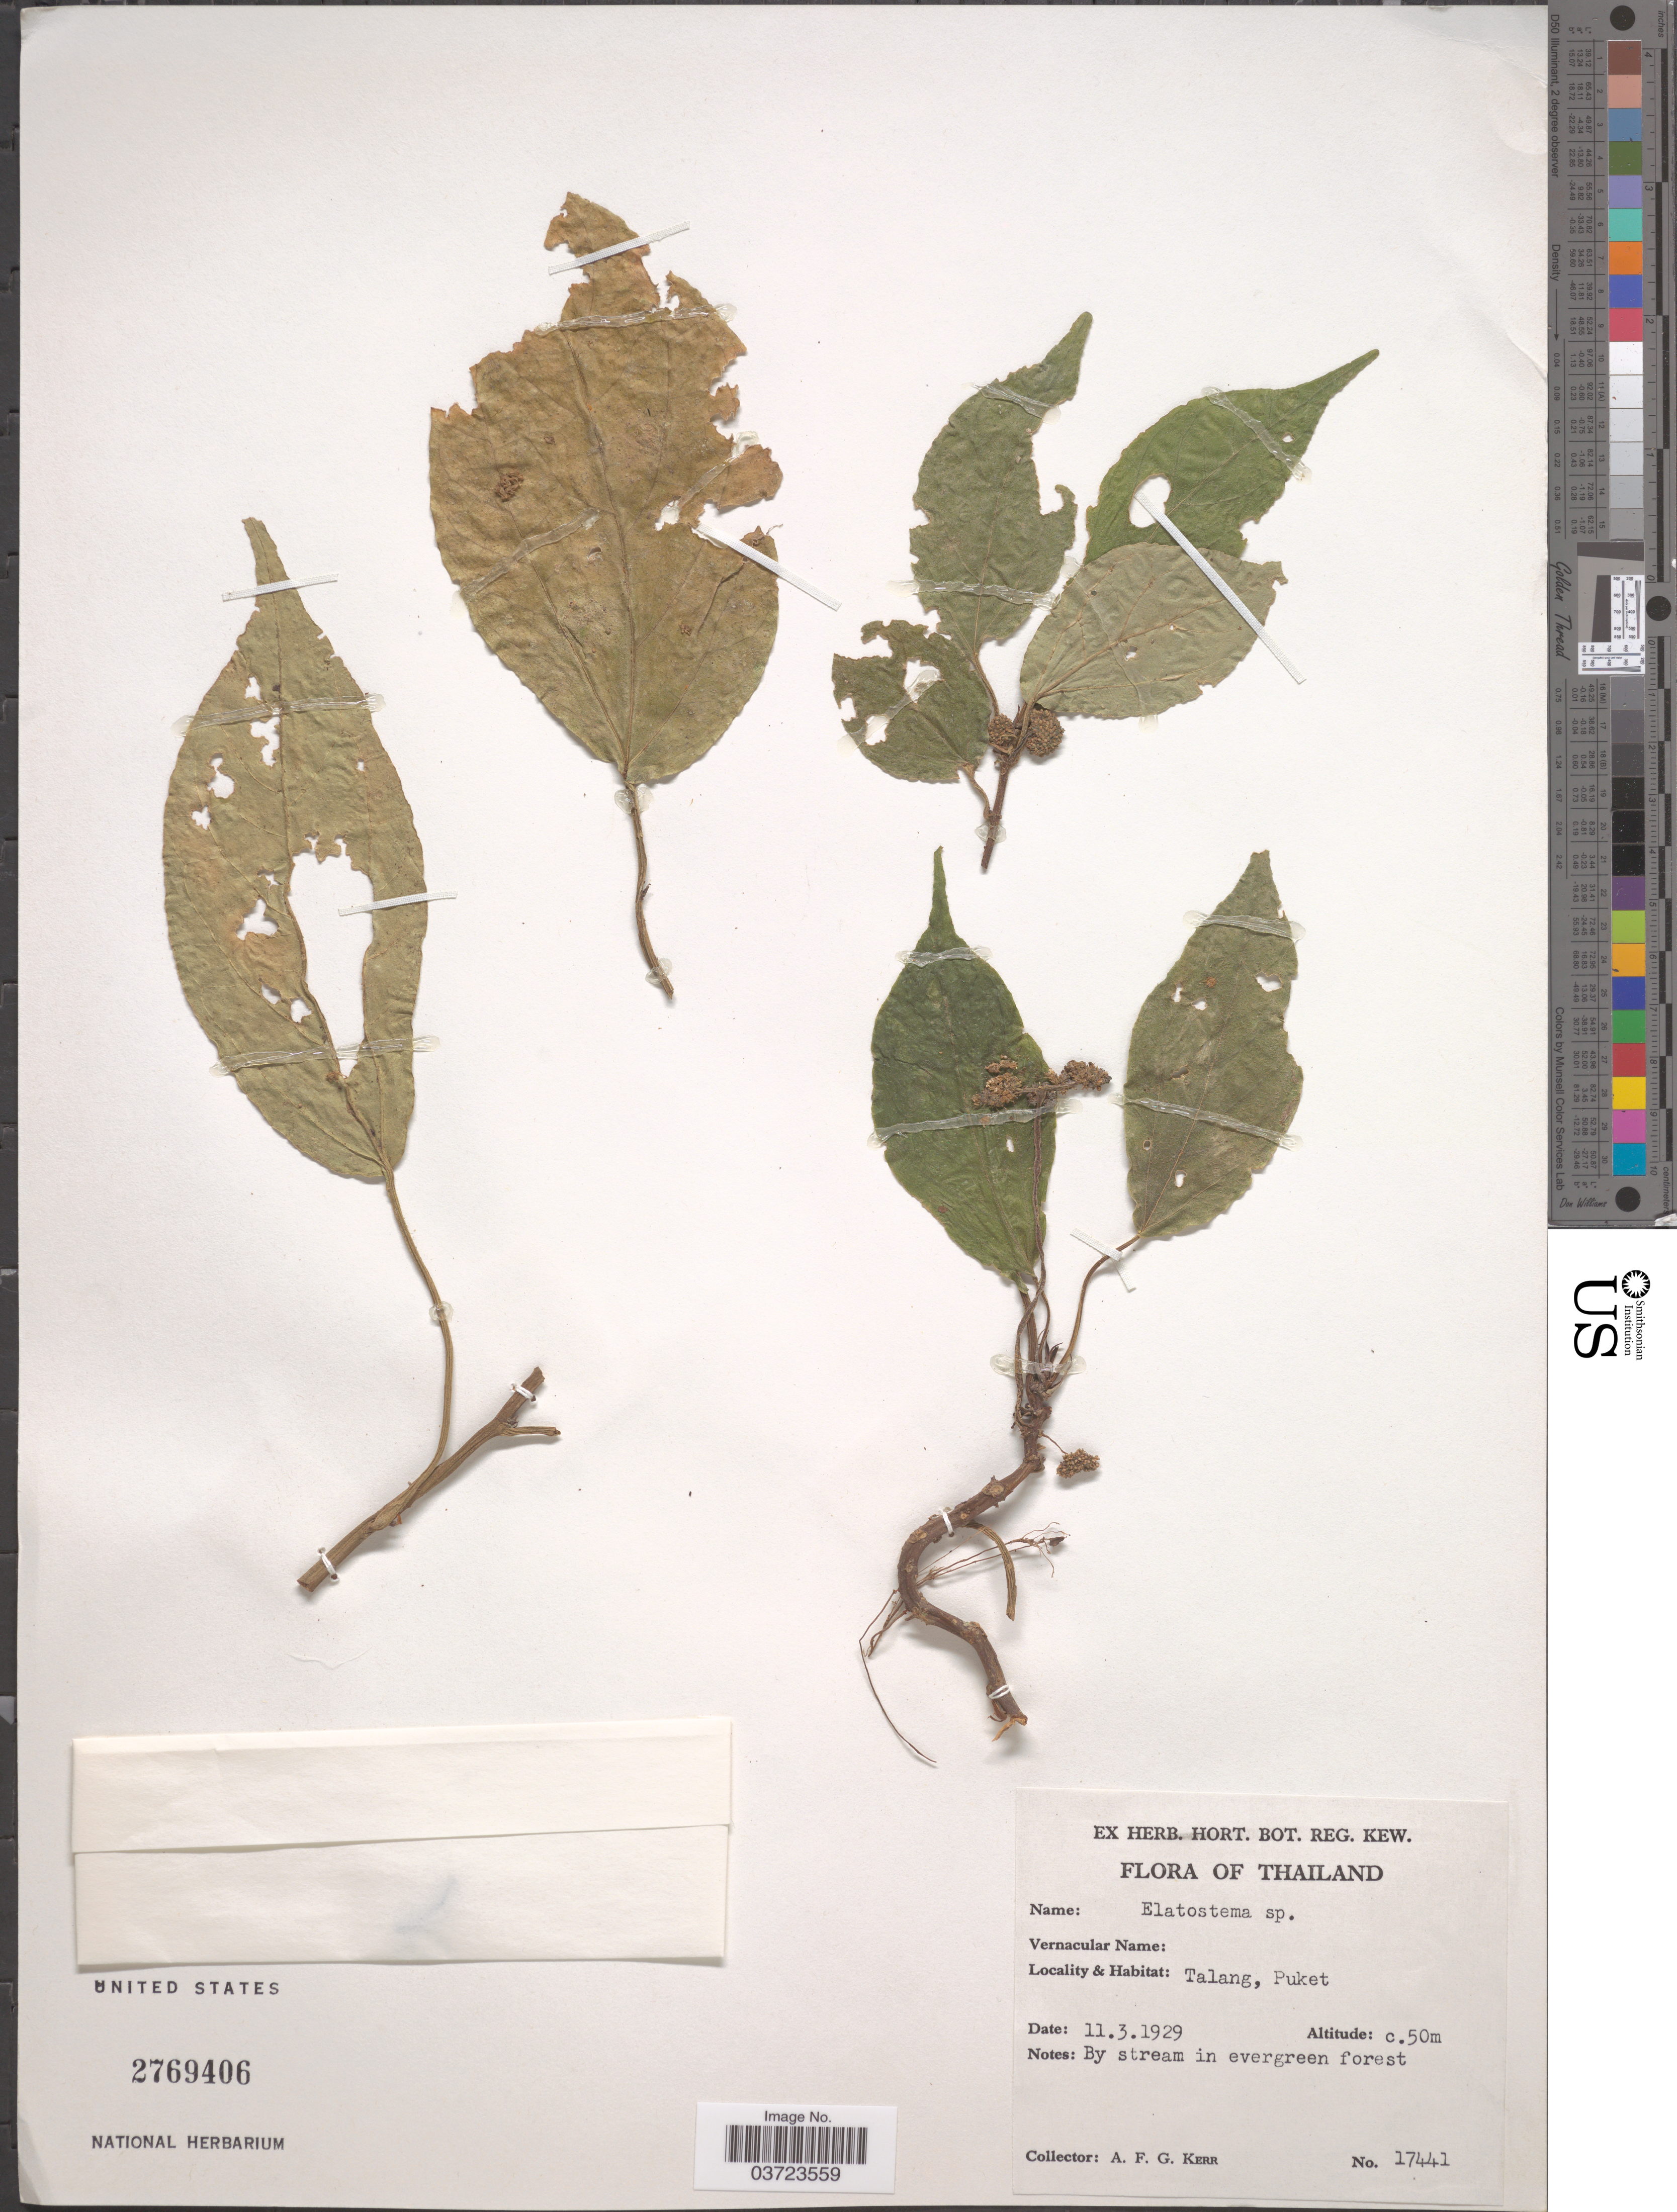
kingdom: Plantae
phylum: Tracheophyta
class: Magnoliopsida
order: Rosales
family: Urticaceae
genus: Elatostema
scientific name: Elatostema sp.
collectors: A. F. G. Kerr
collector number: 17441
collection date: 1929-03-11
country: Thailand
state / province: Phuket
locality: Talang, Puket.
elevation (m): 50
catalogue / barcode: US 2769406